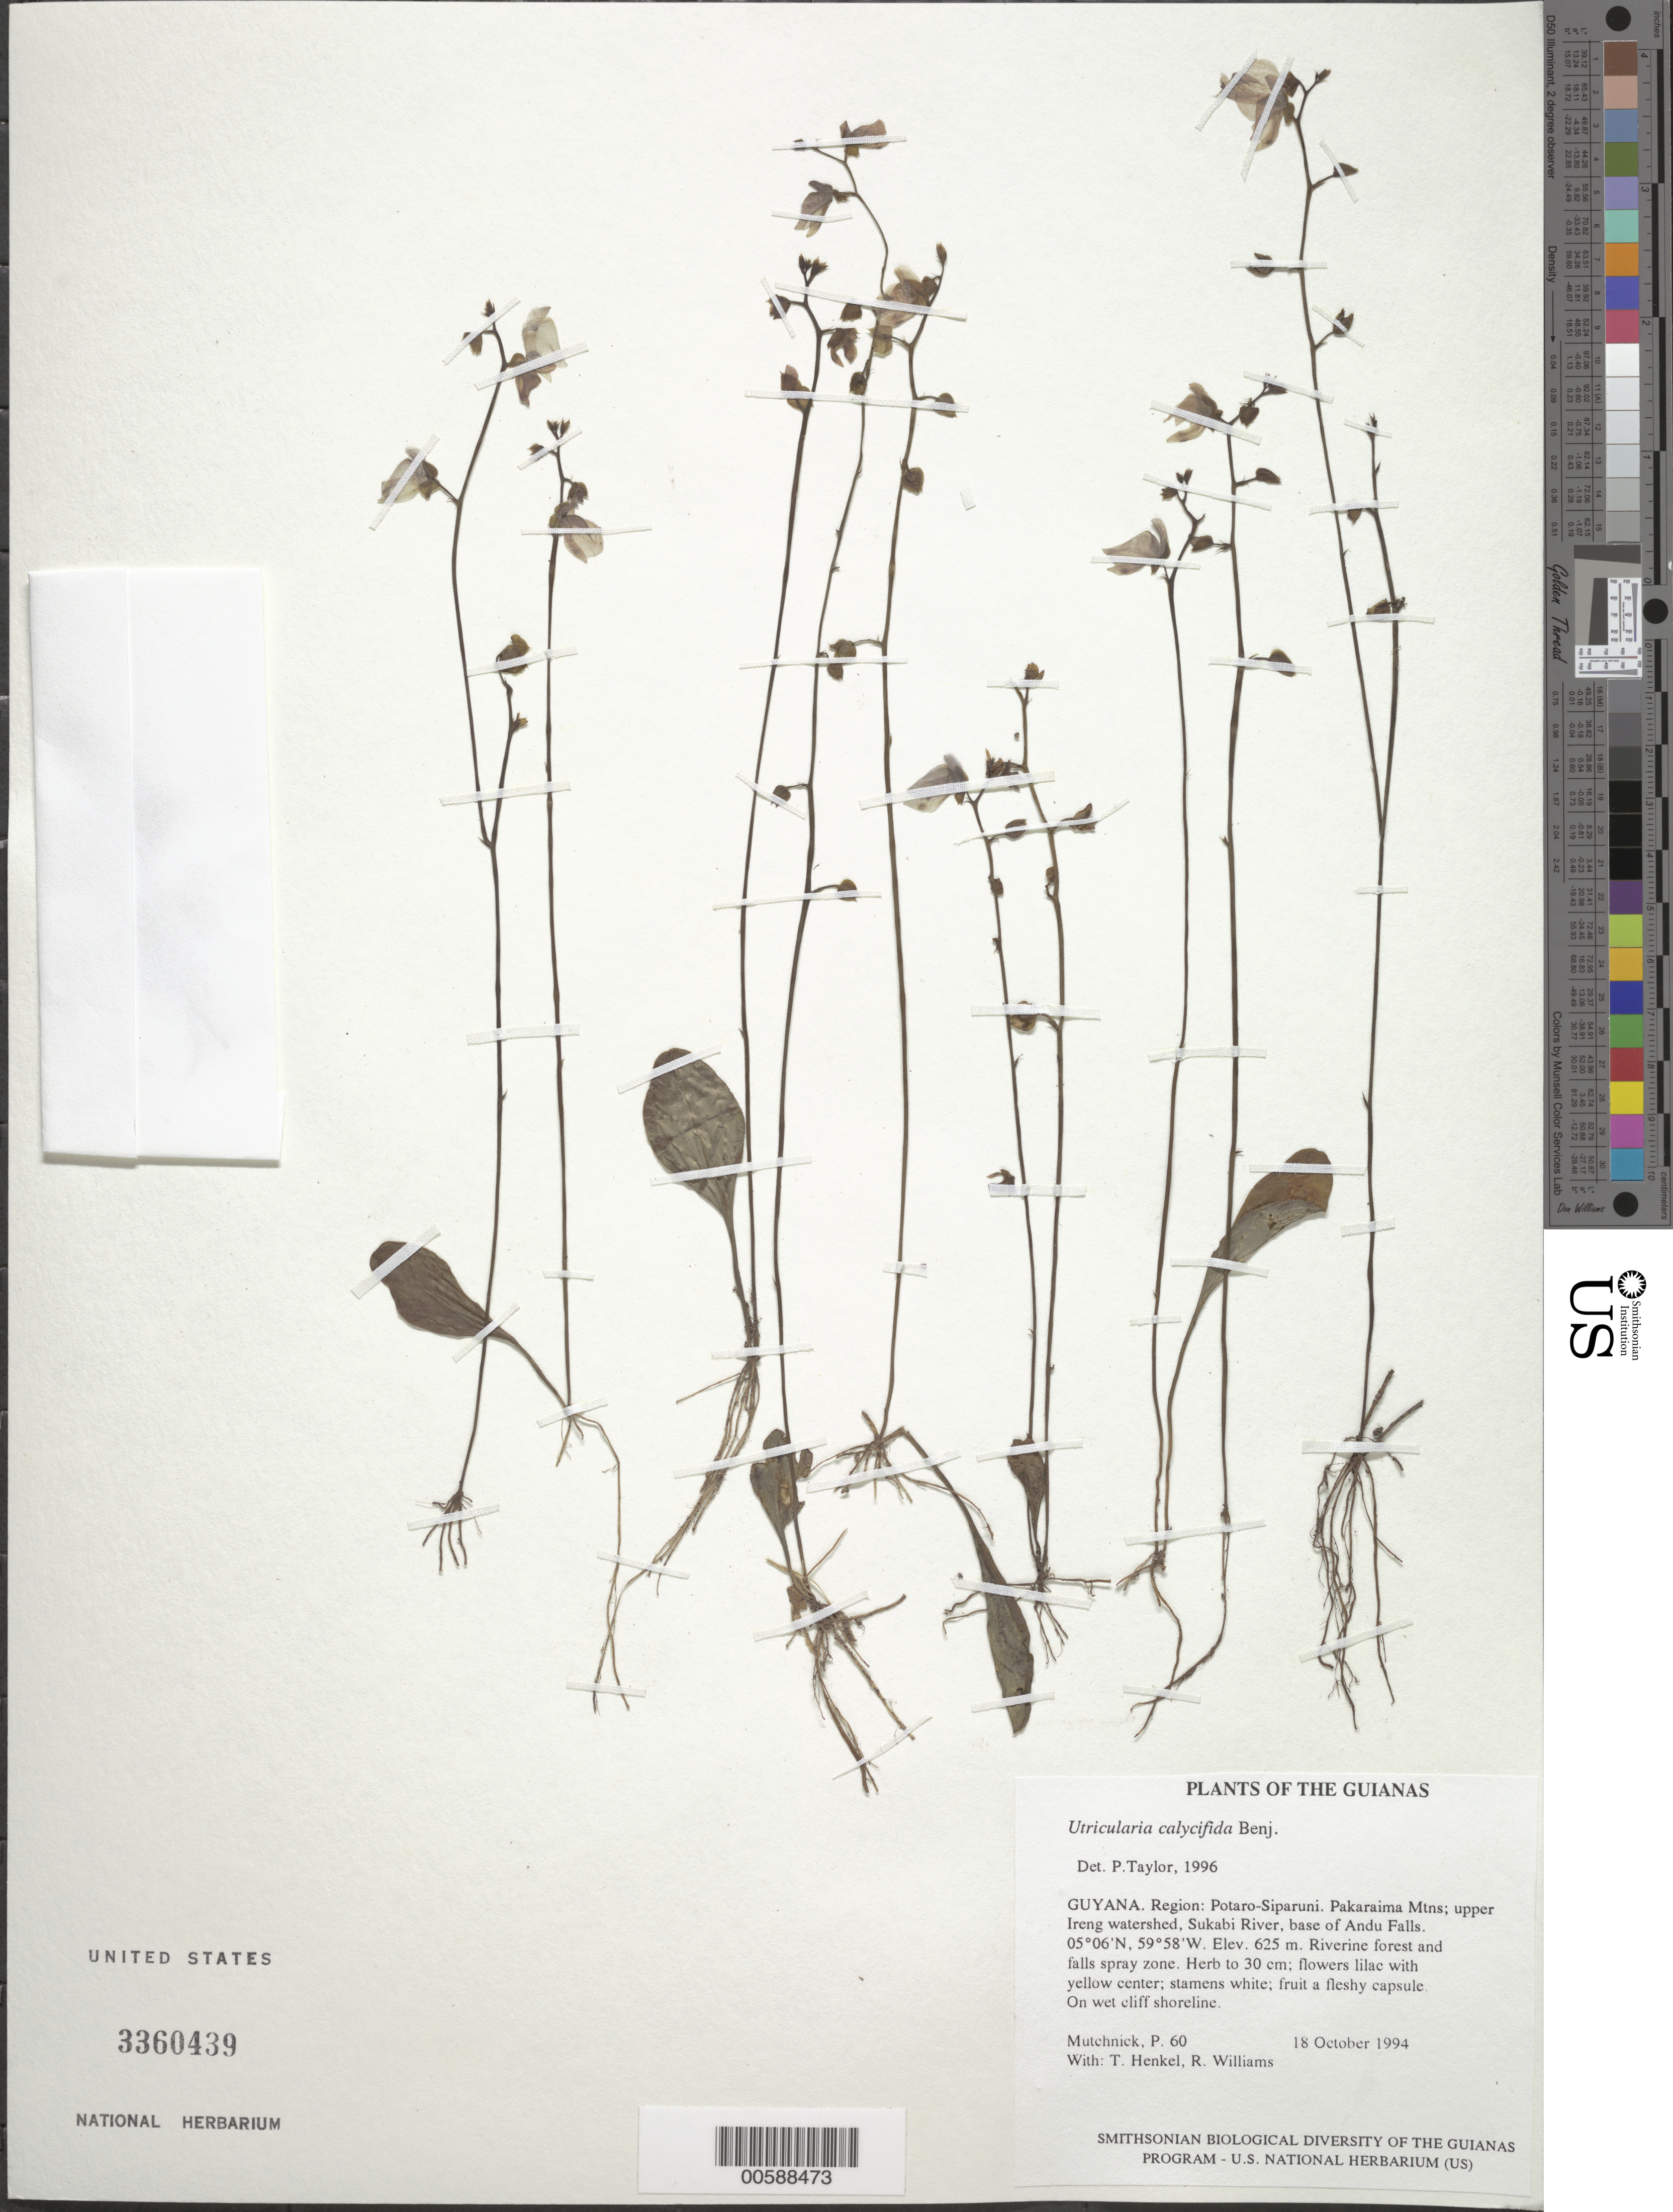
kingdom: Plantae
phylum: Tracheophyta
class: Magnoliopsida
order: Lamiales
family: Lentibulariaceae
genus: Utricularia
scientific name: Utricularia calycifida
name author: Benj.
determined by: Taylor, P.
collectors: P. Mutchnick, T. Henkel & R. Williams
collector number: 60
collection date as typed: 18 October 1994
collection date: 1994-10-18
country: Guyana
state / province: Potaro-Siparuni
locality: Pakaraima Mtns; upper Ireng watershed, Sukabi River, base of Andu Falls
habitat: Riverine forest and falls spray zone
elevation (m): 625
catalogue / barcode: US 3360439